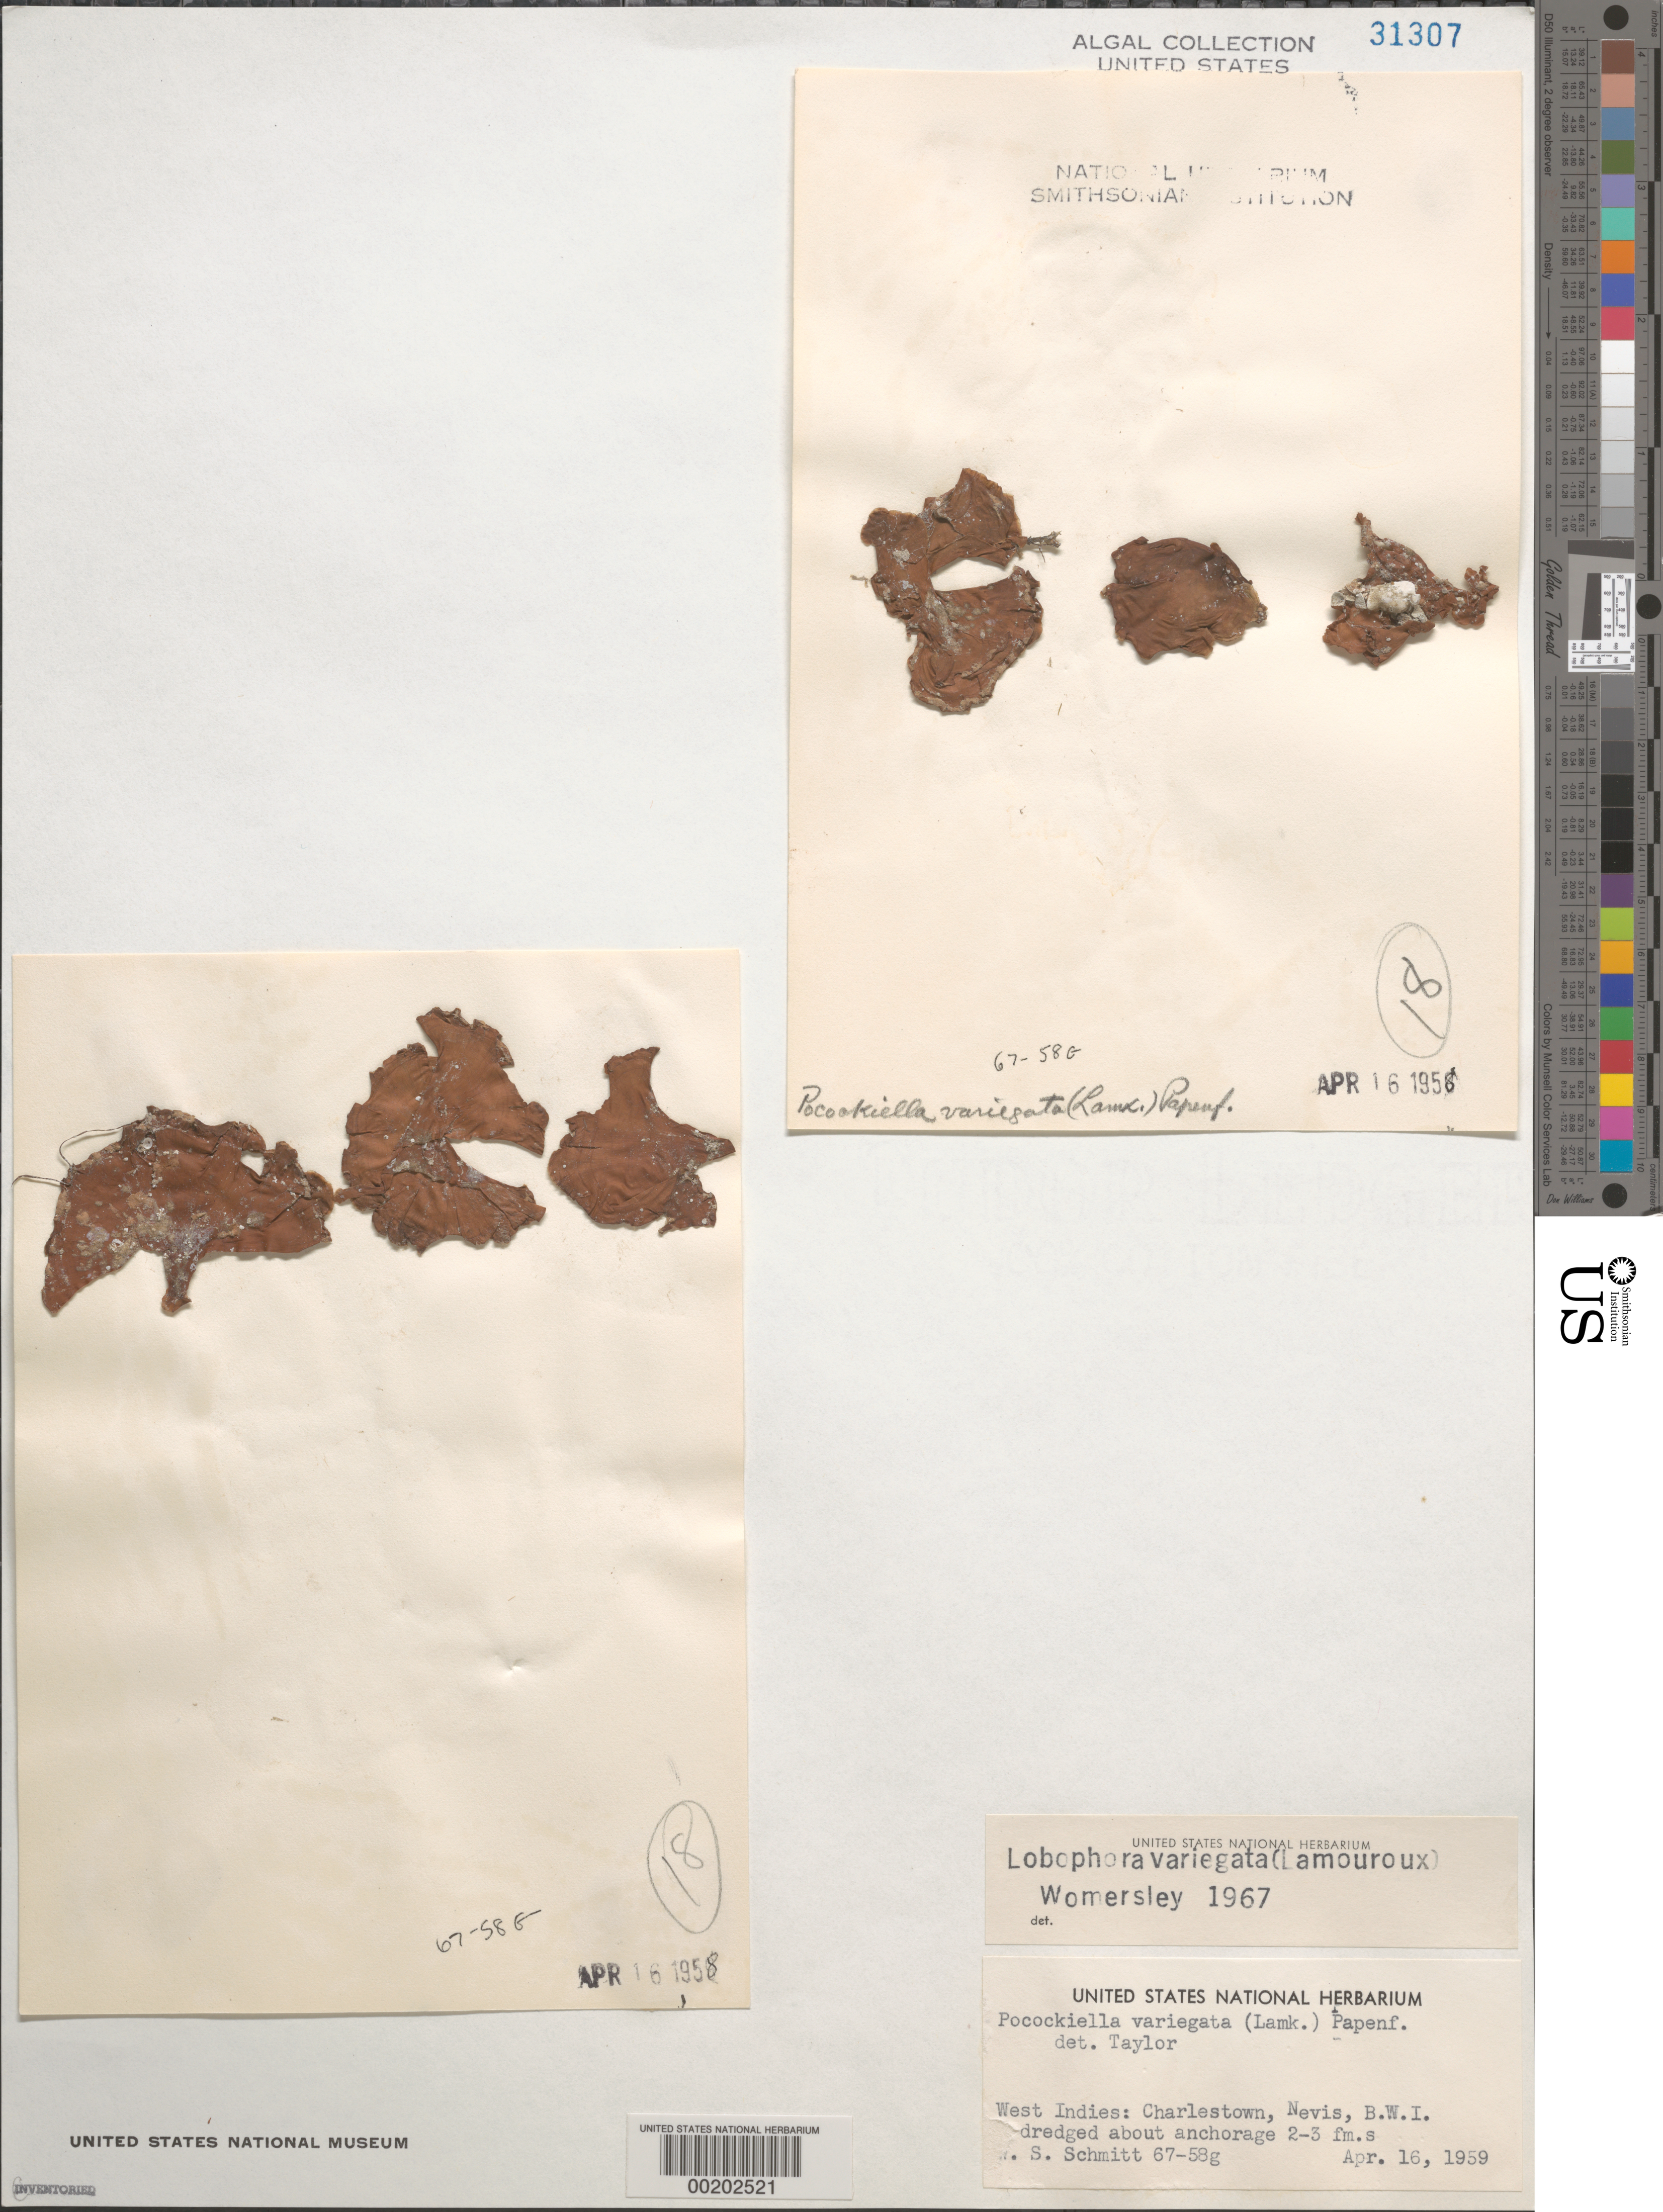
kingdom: Chromista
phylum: Ochrophyta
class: Phaeophyceae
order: Dictyotales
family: Dictyotaceae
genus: Lobophora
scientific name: Lobophora variegata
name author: (J.V.Lamouroux) Womersley & E.C. Oliveira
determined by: Womersley, H. B. S.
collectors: W. L. Schmitt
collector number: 67-58g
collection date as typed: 16 Apr 1959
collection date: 1959-04-16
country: St. Christopher-Nevis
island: Nevis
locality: Charlestown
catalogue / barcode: US 31307